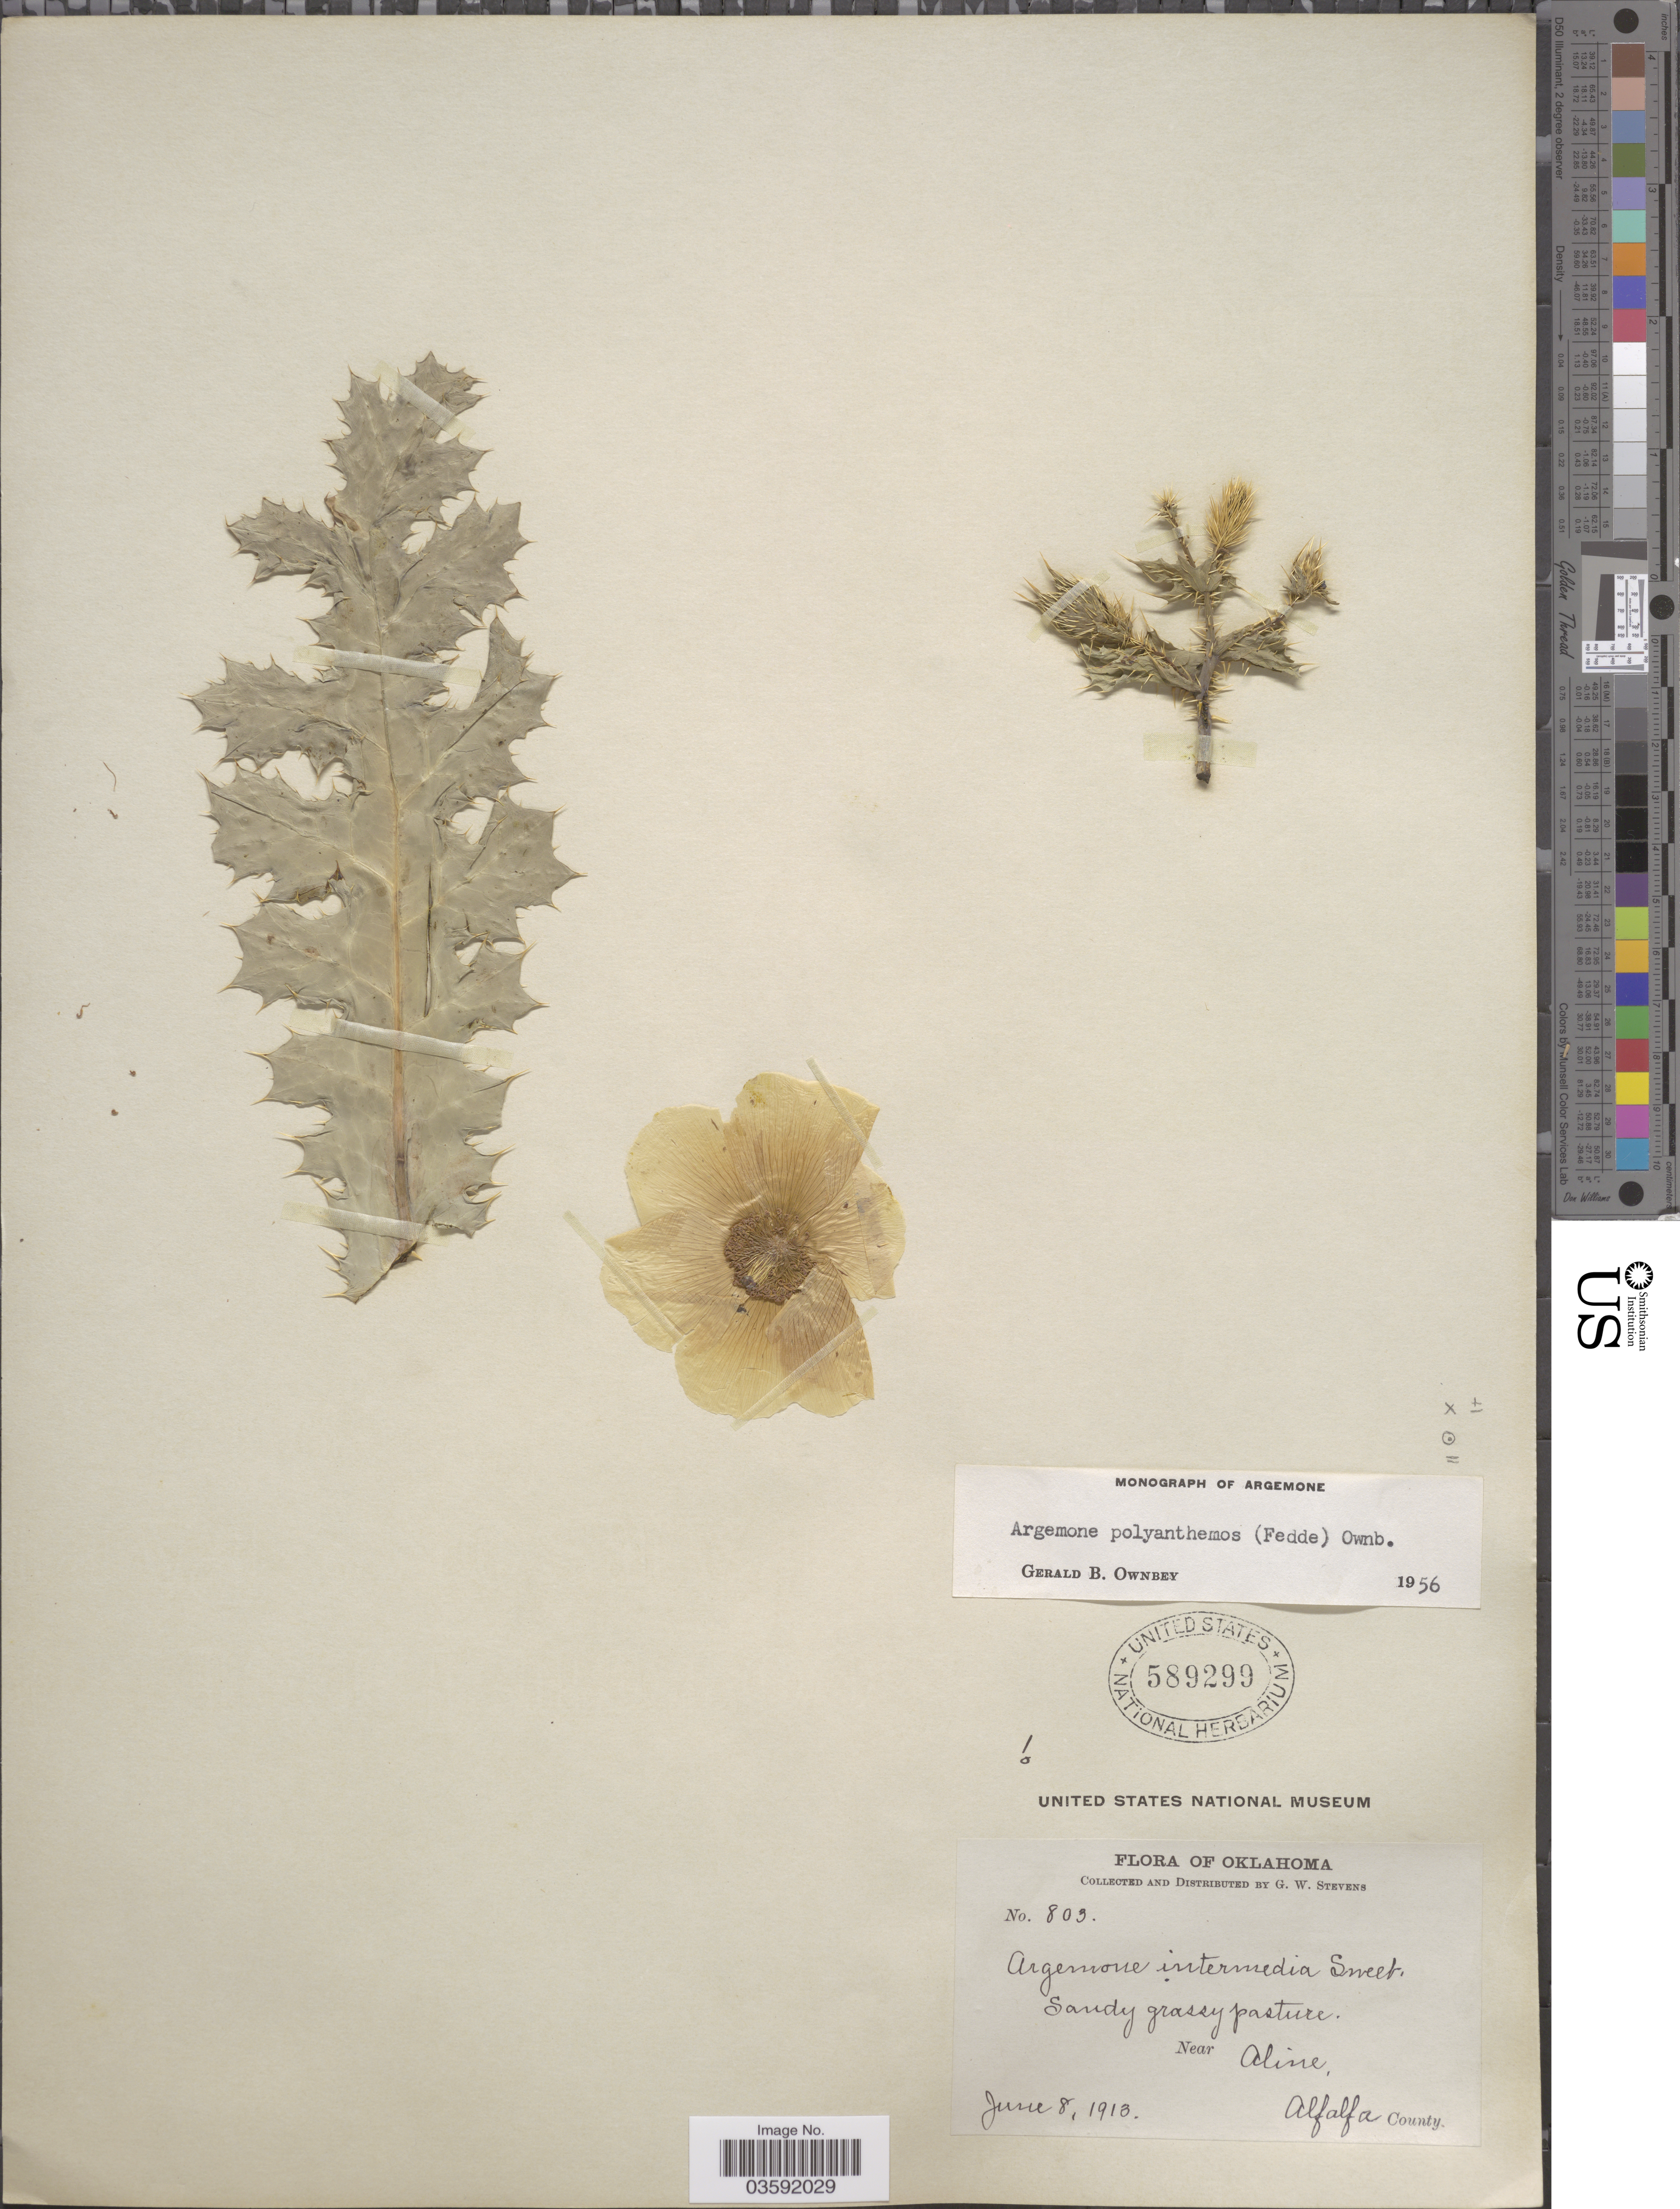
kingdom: Plantae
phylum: Tracheophyta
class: Magnoliopsida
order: Ranunculales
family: Papaveraceae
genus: Argemone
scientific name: Argemone polyanthemos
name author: (Fedde) G.B. Ownbey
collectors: G. W. Stevens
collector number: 803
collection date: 1913-06-08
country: United States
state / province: Oklahoma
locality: Aline, Alfalfa County.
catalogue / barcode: US 589299